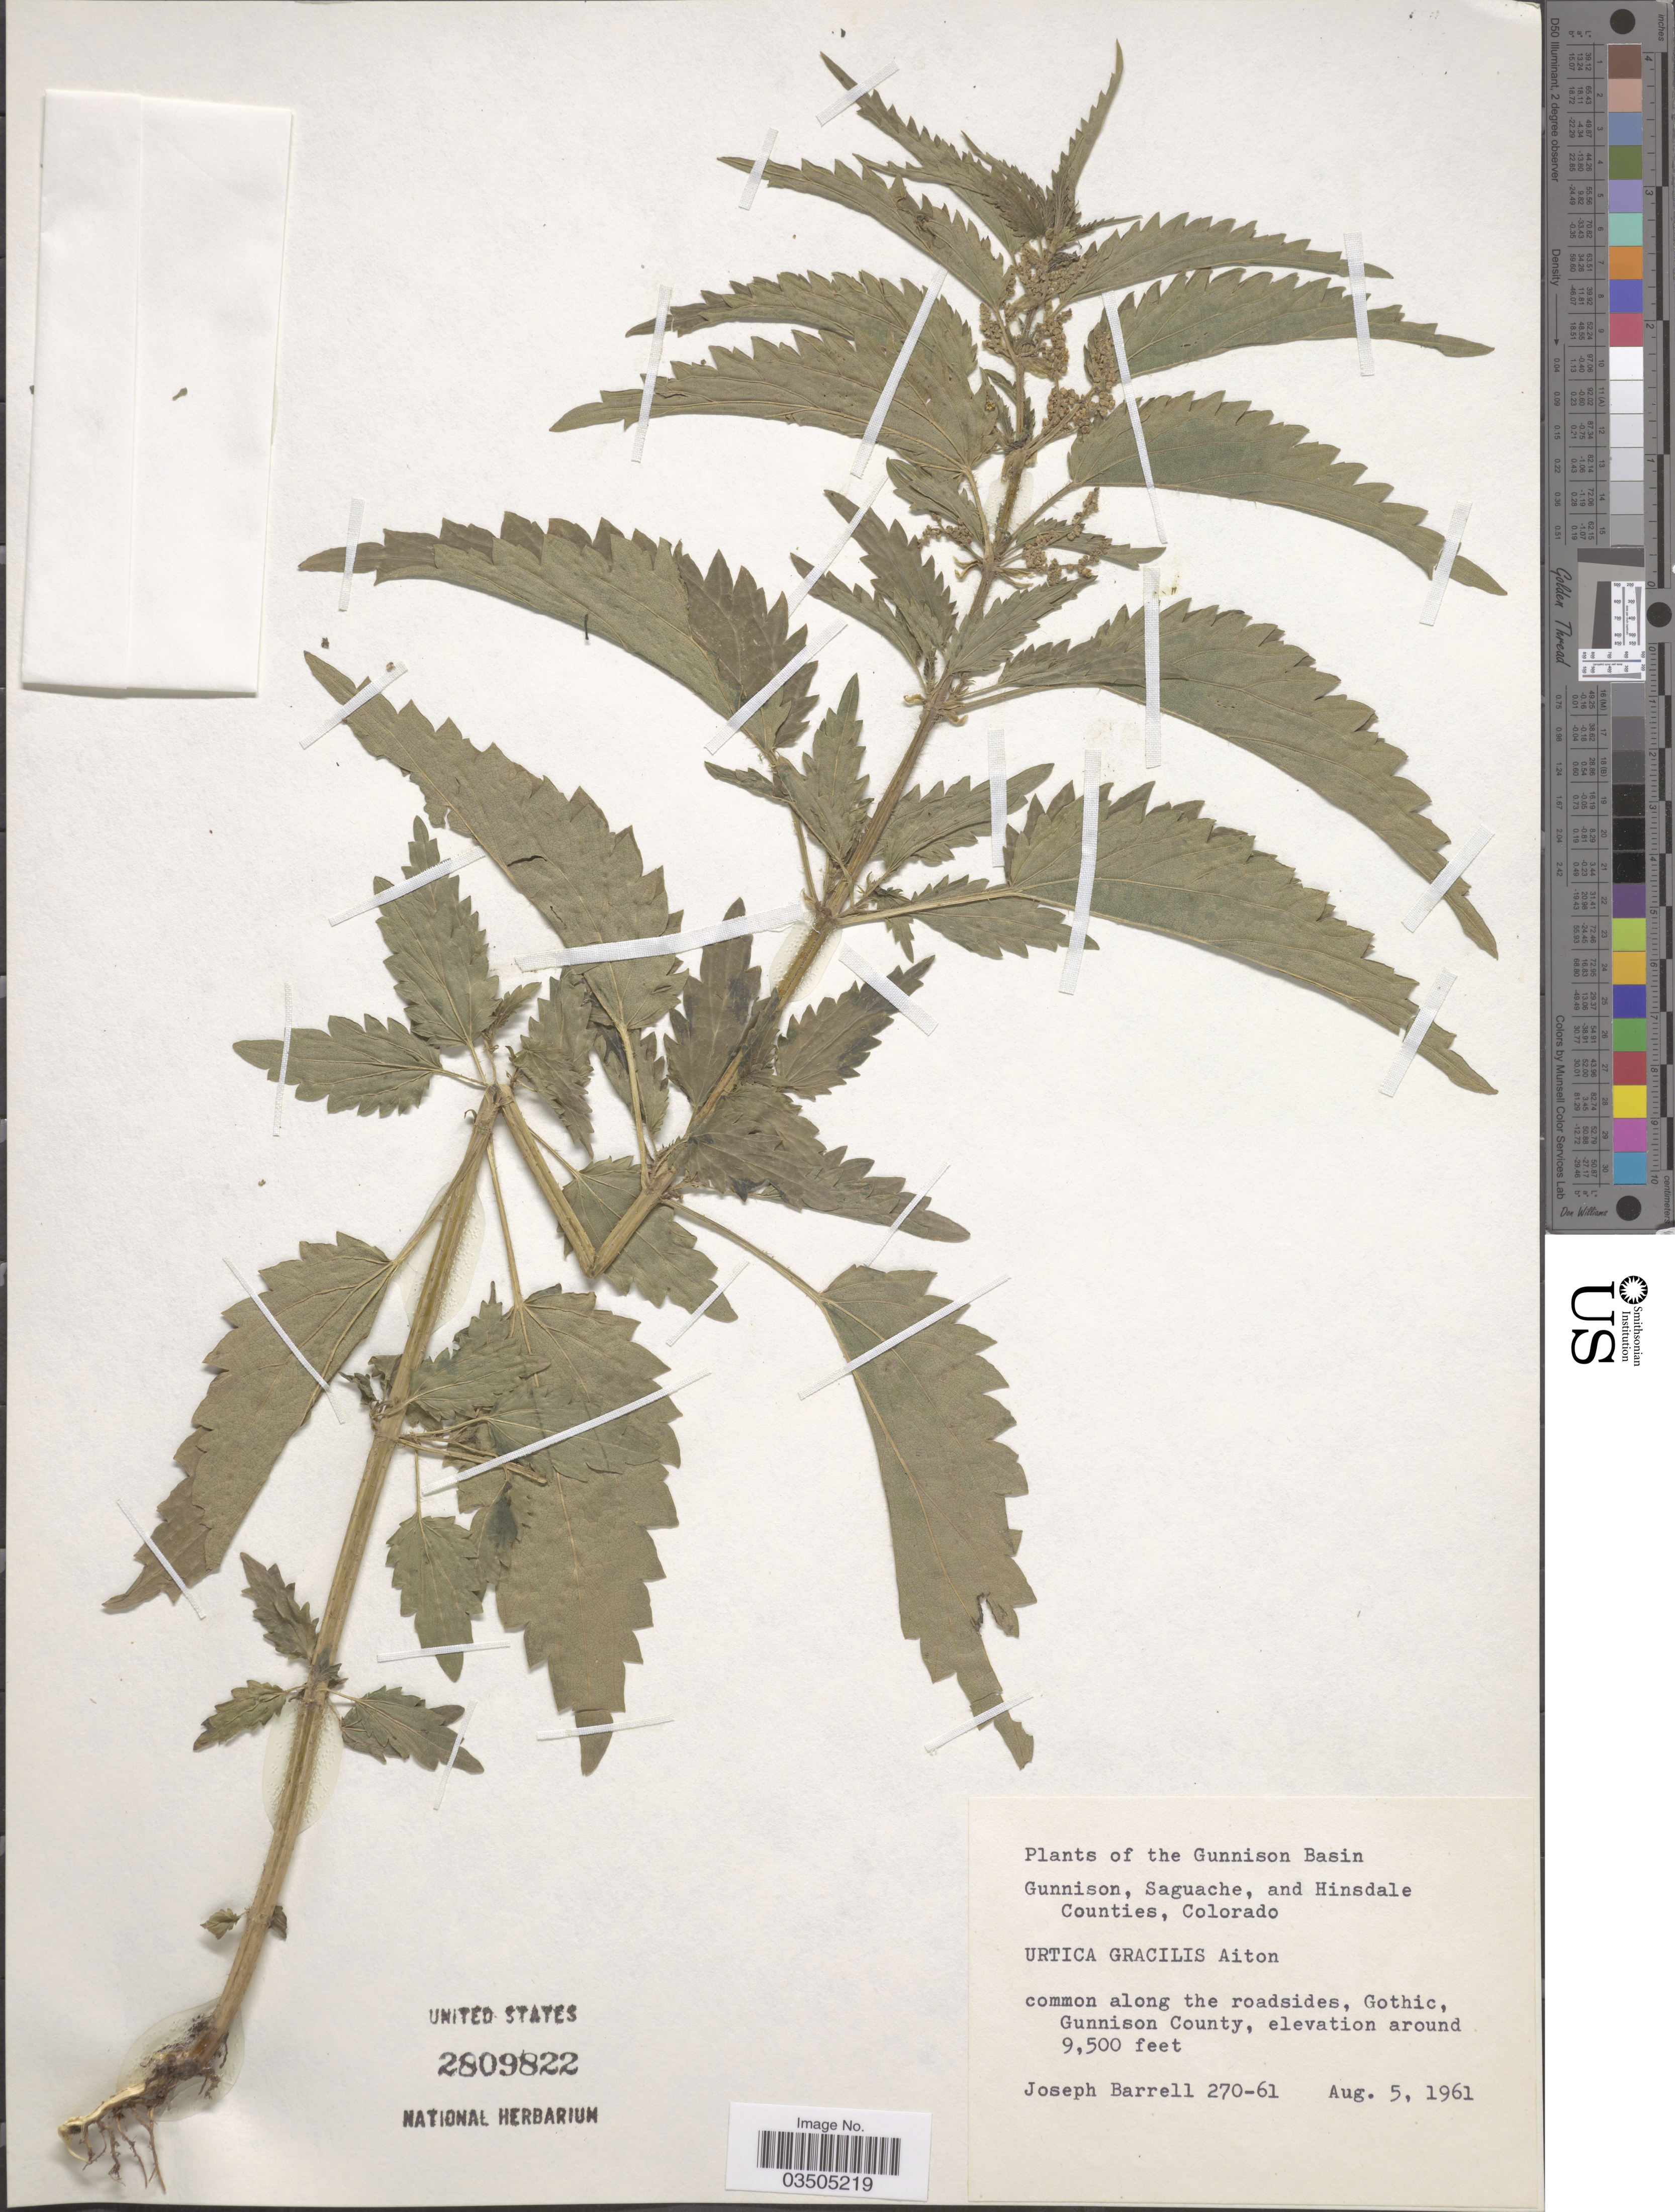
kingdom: Plantae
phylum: Tracheophyta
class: Magnoliopsida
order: Rosales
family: Urticaceae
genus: Urtica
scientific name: Urtica dioica subsp. gracilis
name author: L.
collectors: J. Barrell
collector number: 270-61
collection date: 1961-08-05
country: United States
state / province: Colorado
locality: The Gunnison Basin. Gothic, Gunnison County.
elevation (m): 2896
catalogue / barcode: US 2809822